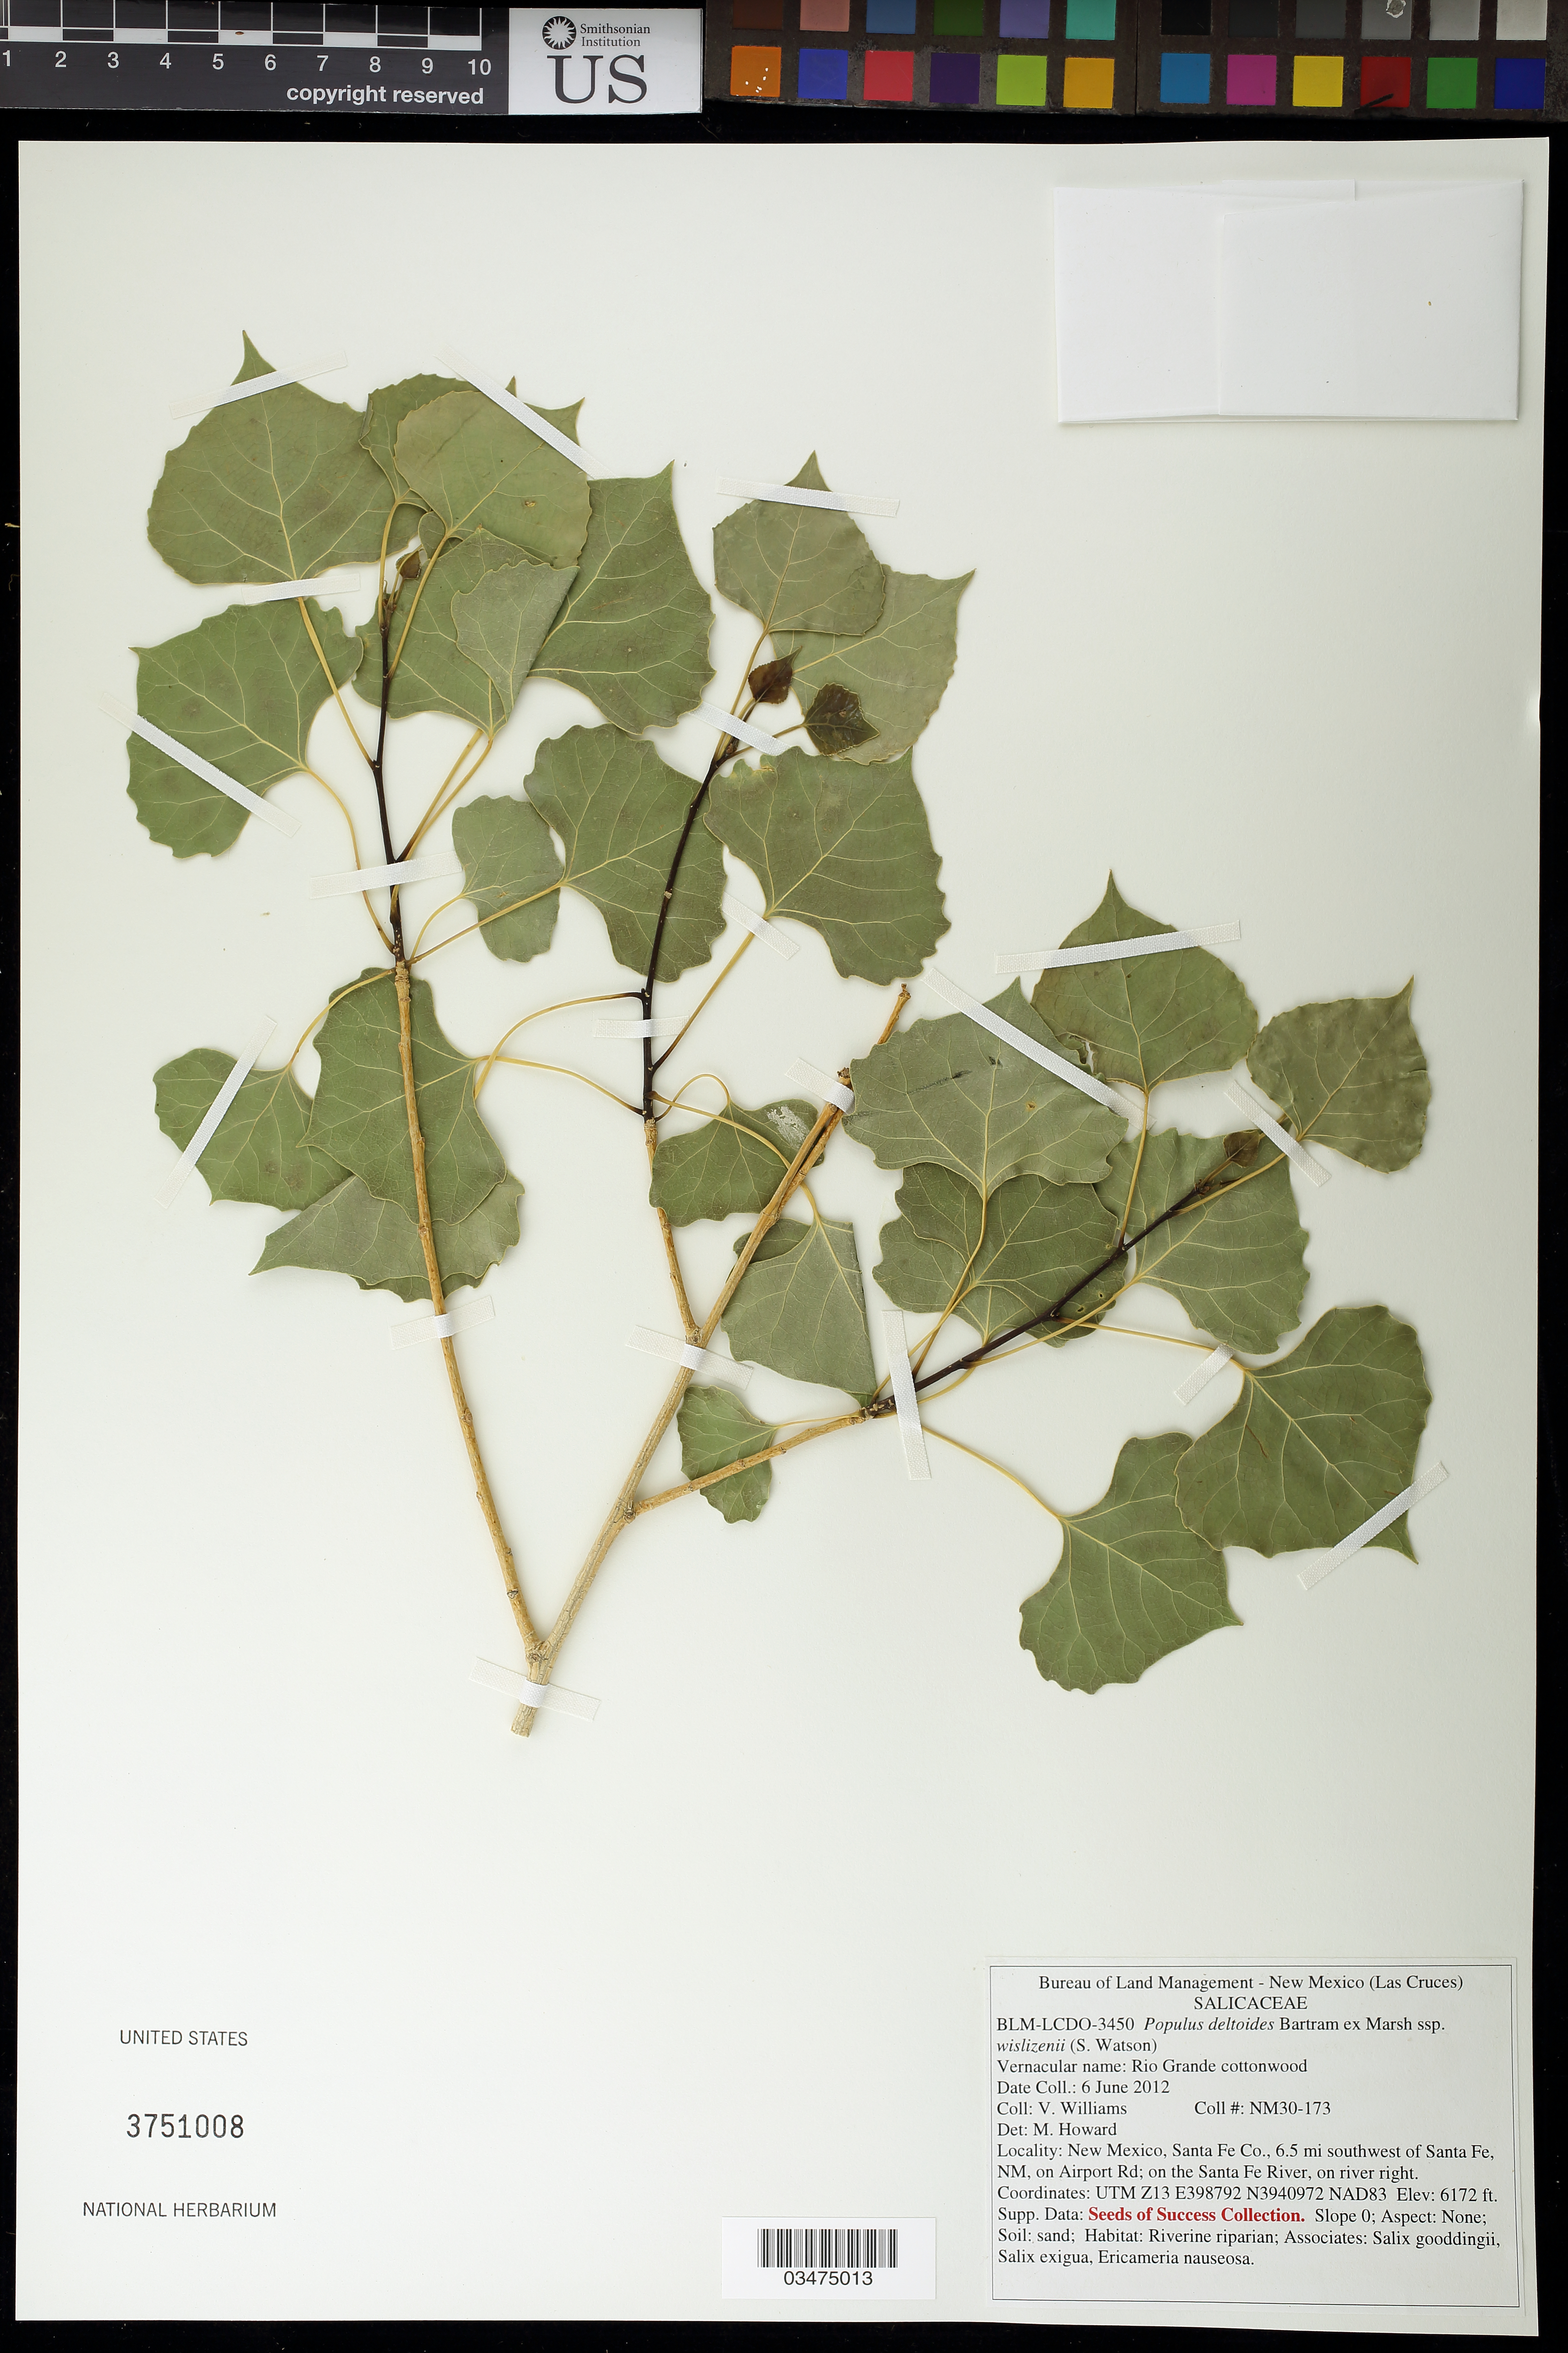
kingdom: Plantae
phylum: Tracheophyta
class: Magnoliopsida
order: Malpighiales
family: Salicaceae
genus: Populus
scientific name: Populus deltoides subsp. wislizeni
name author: (S. Watson) Eckenw.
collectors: V. Williams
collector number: NM30-173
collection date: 2012-06-06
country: United States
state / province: New Mexico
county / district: Santa Fe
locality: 6.5 mi. SW of Santa Fe, on Airport Rd, on the Santa Fe River, on river right.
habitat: Sand. Riverine riparian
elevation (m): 1881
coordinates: N3940972, E398792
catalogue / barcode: US 3751008